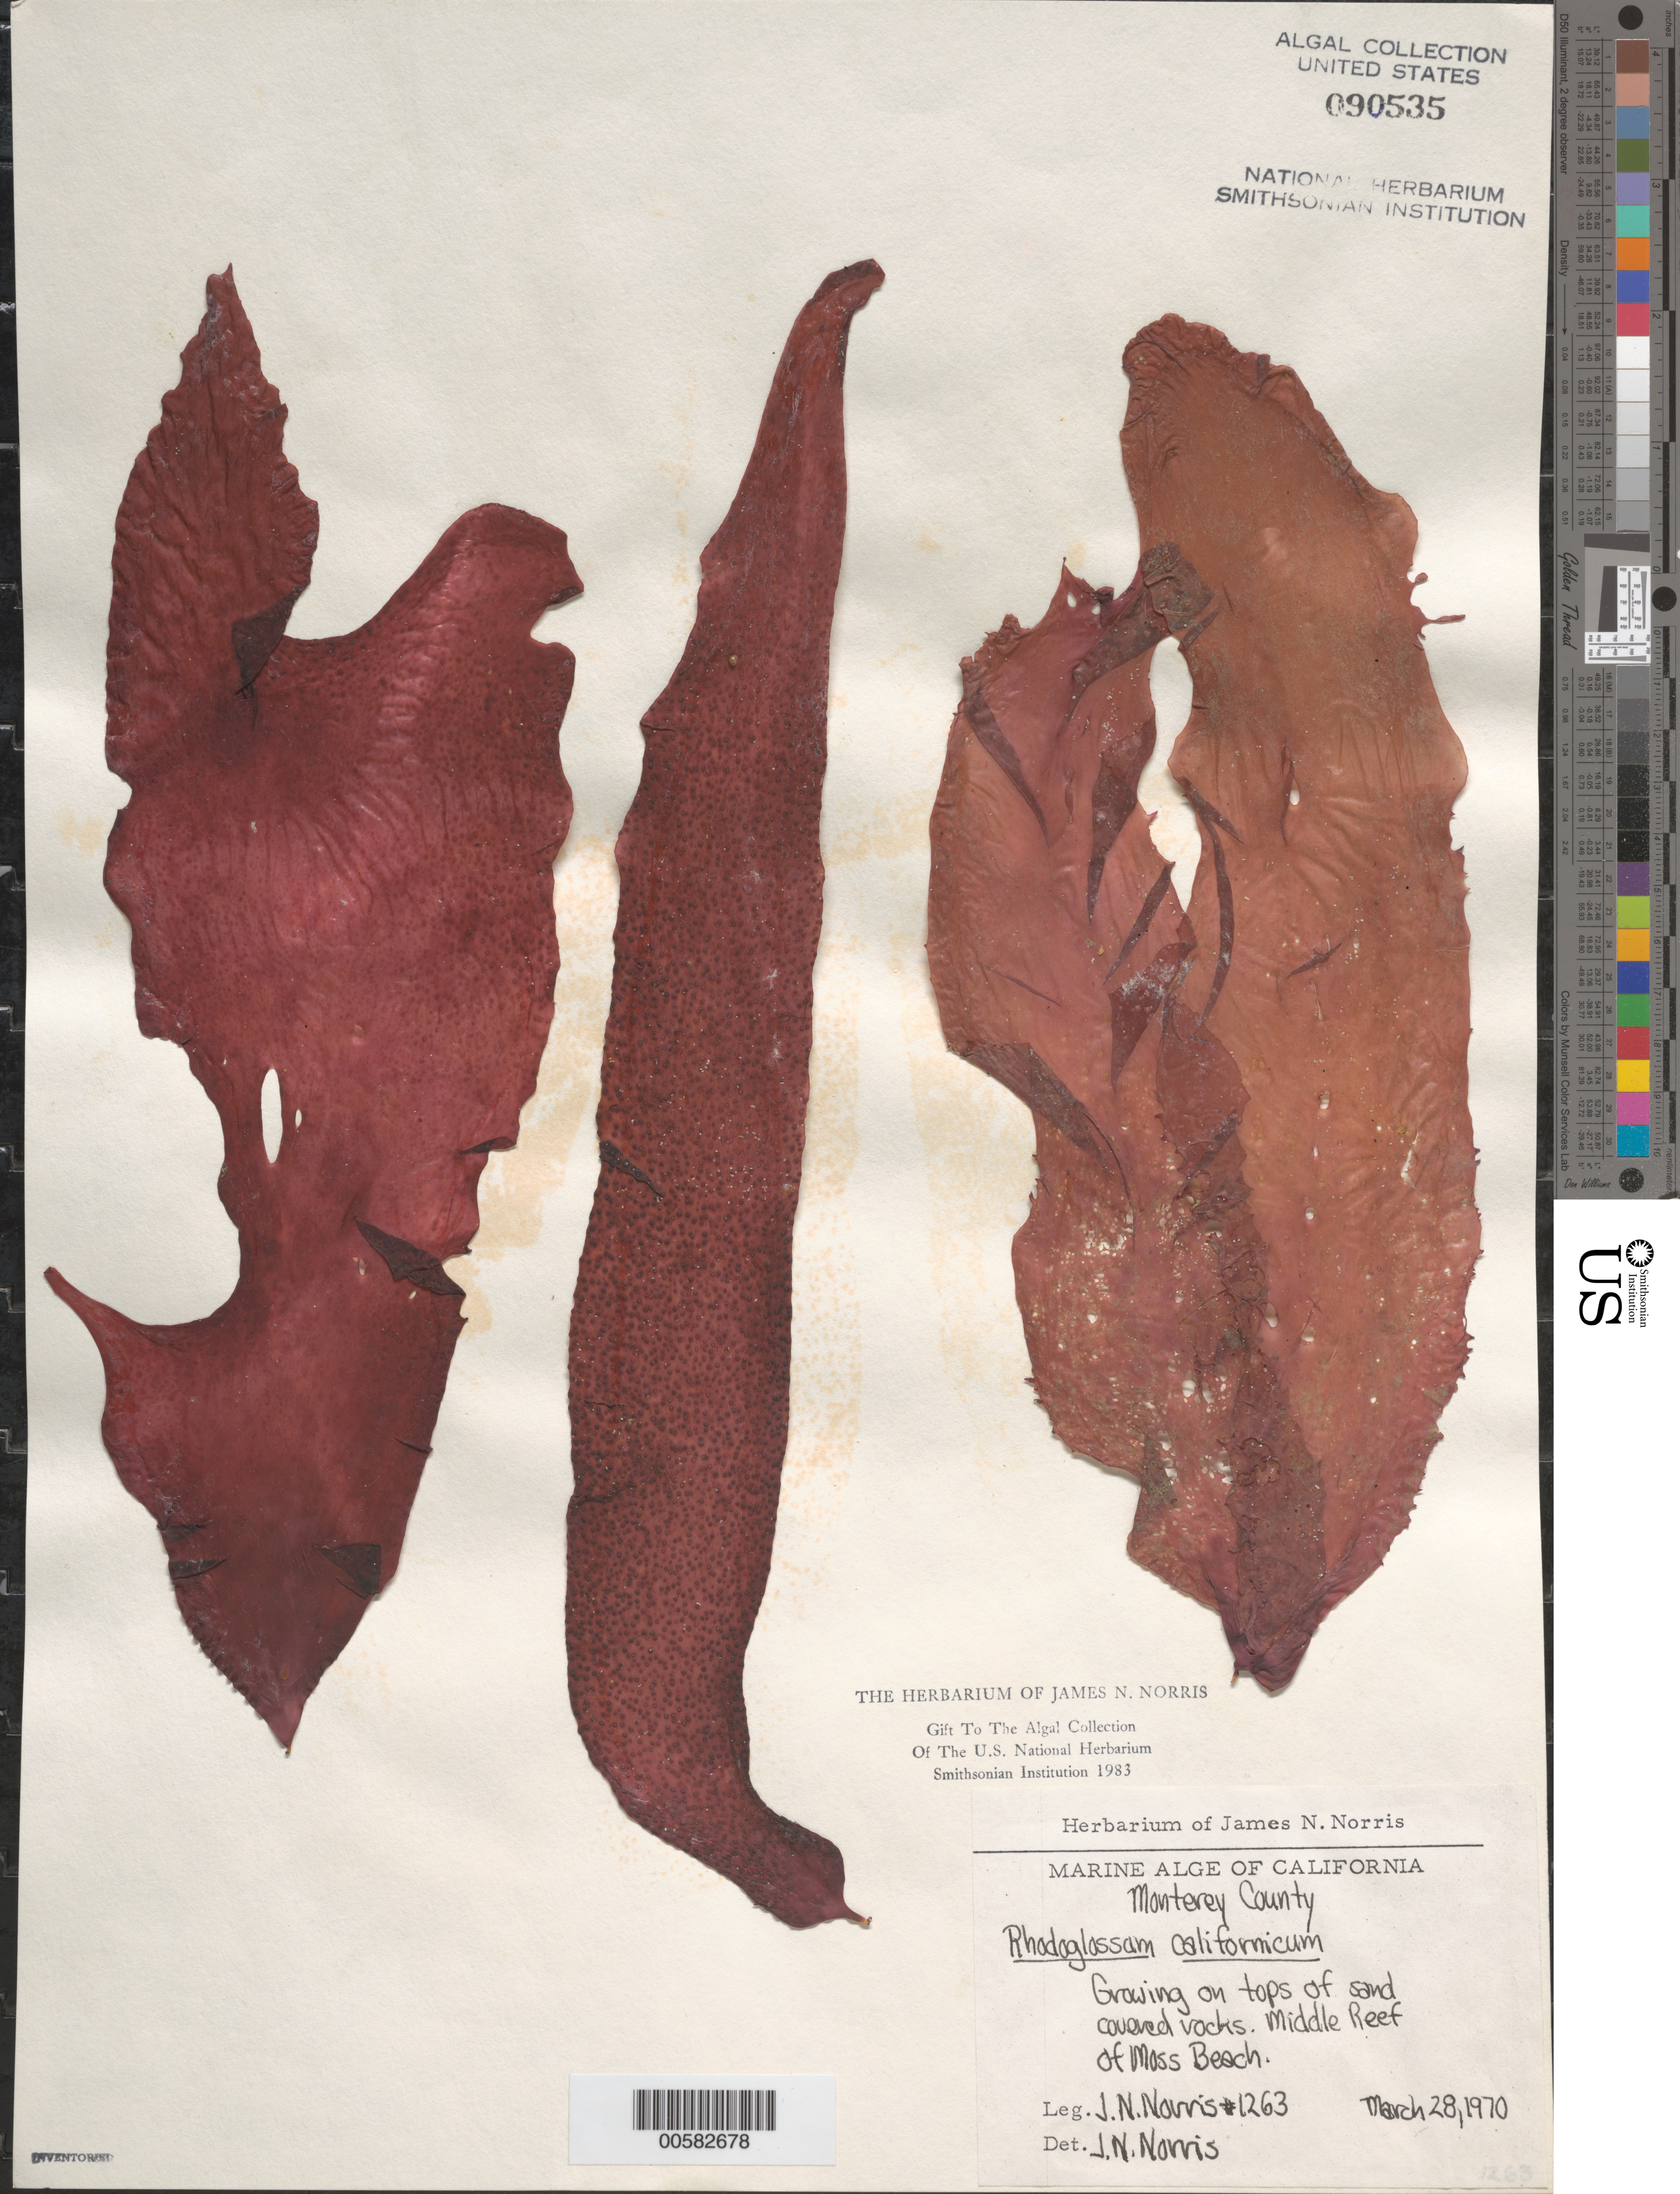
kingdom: Plantae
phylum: Rhodophyta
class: Florideophyceae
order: Gigartinales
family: Gigartinaceae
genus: Mazzaella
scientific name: Mazzaella californica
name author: (J. Agardh) G. De Toni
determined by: Algae name updating Project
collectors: J. N. Norris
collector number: JN-1263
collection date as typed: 28 Mar 1970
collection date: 1970-03-28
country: United States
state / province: California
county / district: Monterey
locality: Middle Reef of Moss Beach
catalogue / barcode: US 90535